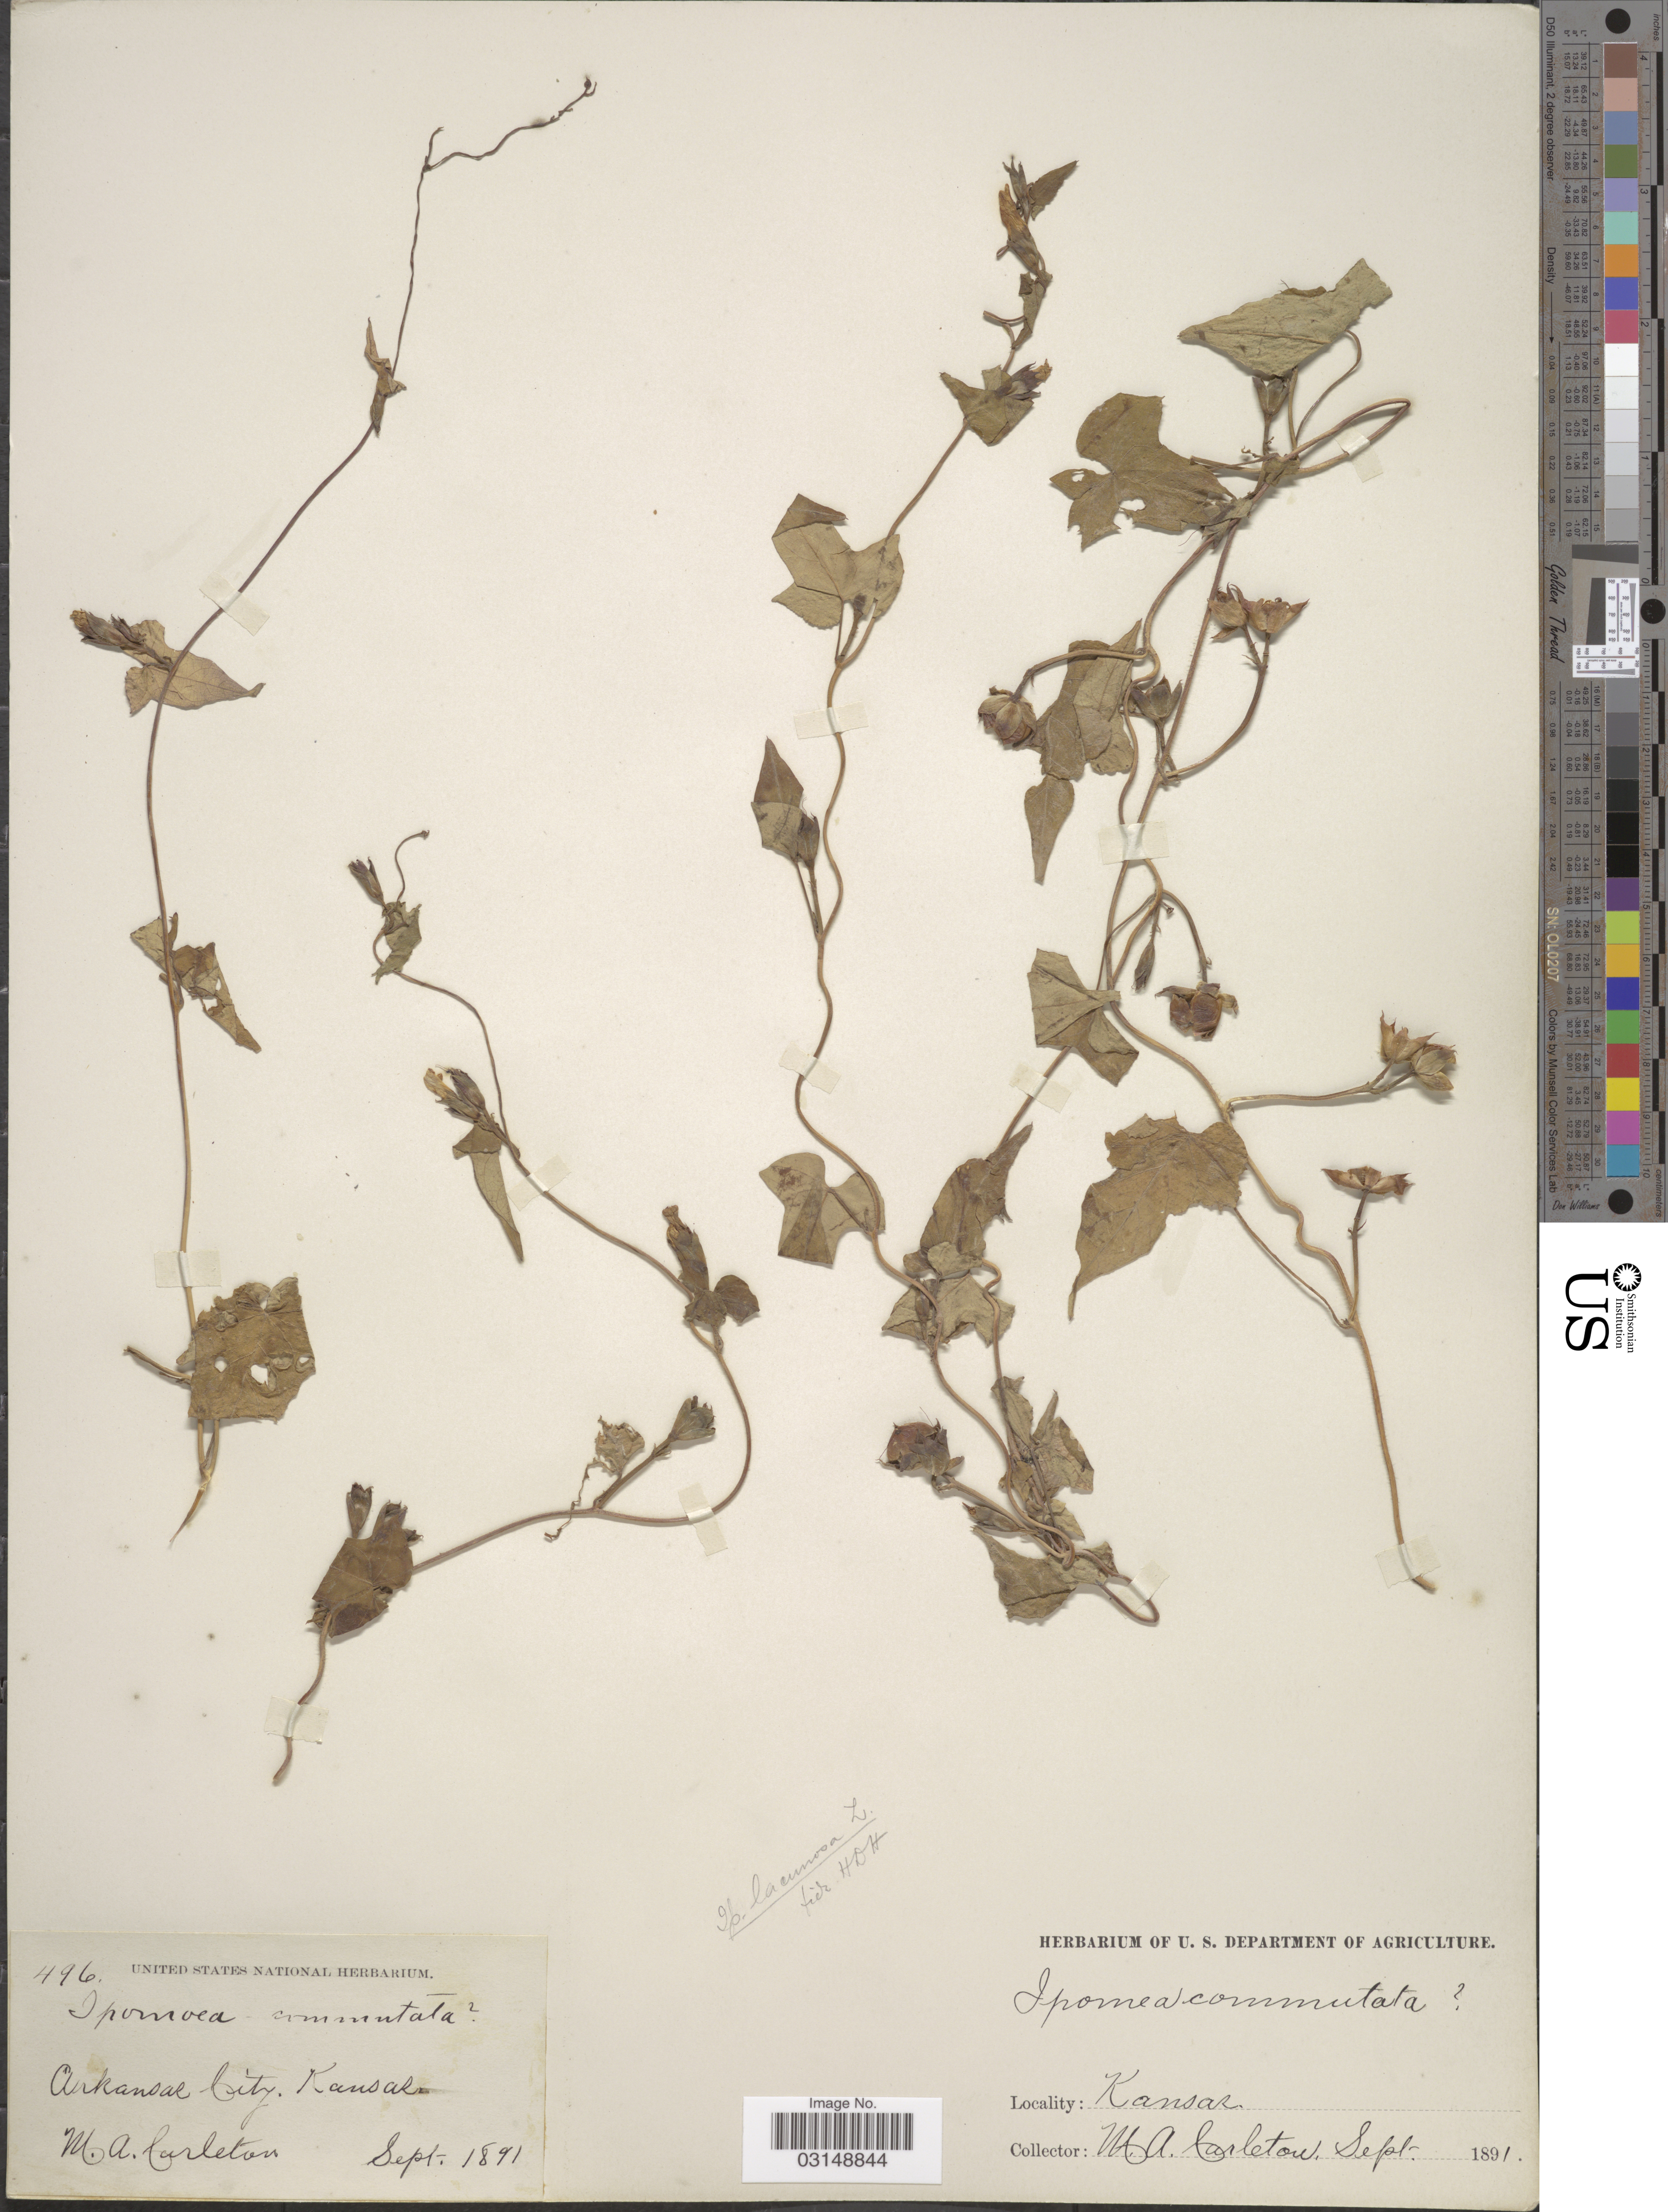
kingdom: Plantae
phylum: Tracheophyta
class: Magnoliopsida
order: Solanales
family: Convolvulaceae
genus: Ipomoea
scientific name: Ipomoea lacunosa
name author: L.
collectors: M. A. Carleton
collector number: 496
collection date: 1891-09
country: United States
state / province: Kansas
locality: Arkansas City.